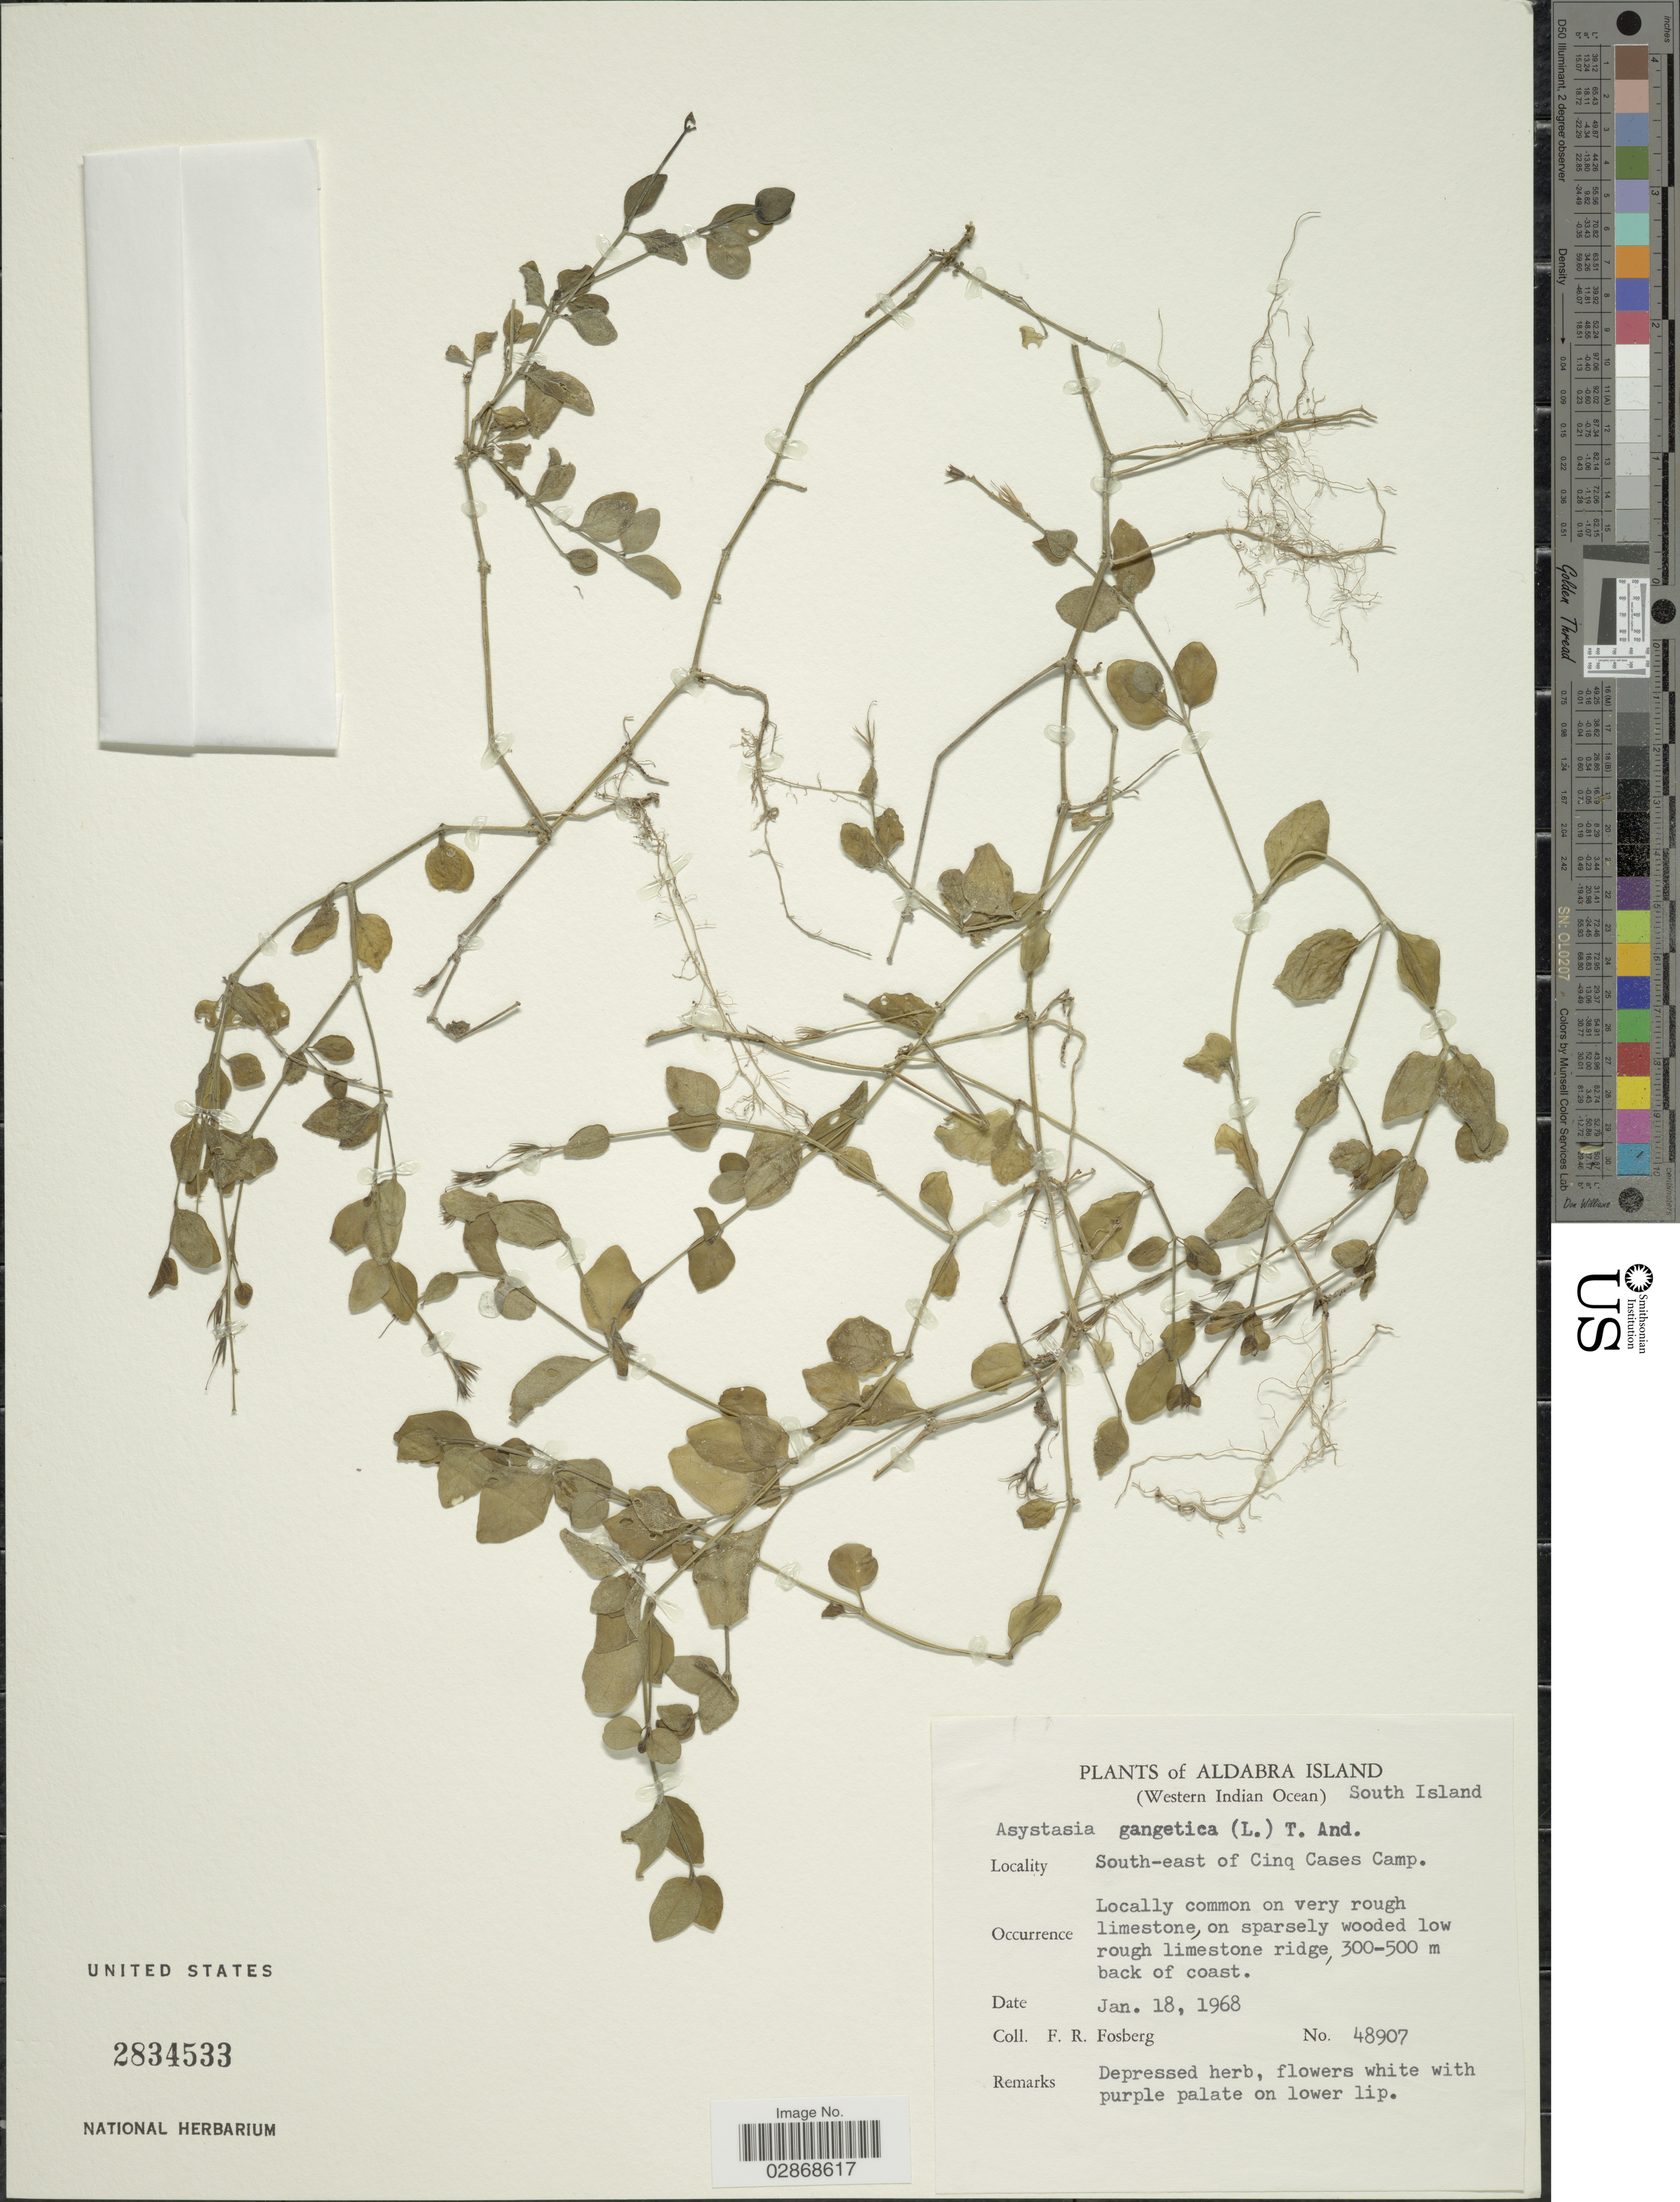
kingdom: Plantae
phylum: Tracheophyta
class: Magnoliopsida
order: Lamiales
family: Acanthaceae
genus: Asystasia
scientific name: Asystasia bojeriana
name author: Nees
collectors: F. R. Fosberg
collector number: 48907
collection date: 1968-01-18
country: Seychelles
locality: Aldabra Island (Western Indian Ocean). South Island. South-east of Cinq Cases Camp.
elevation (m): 300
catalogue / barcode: US 2834533